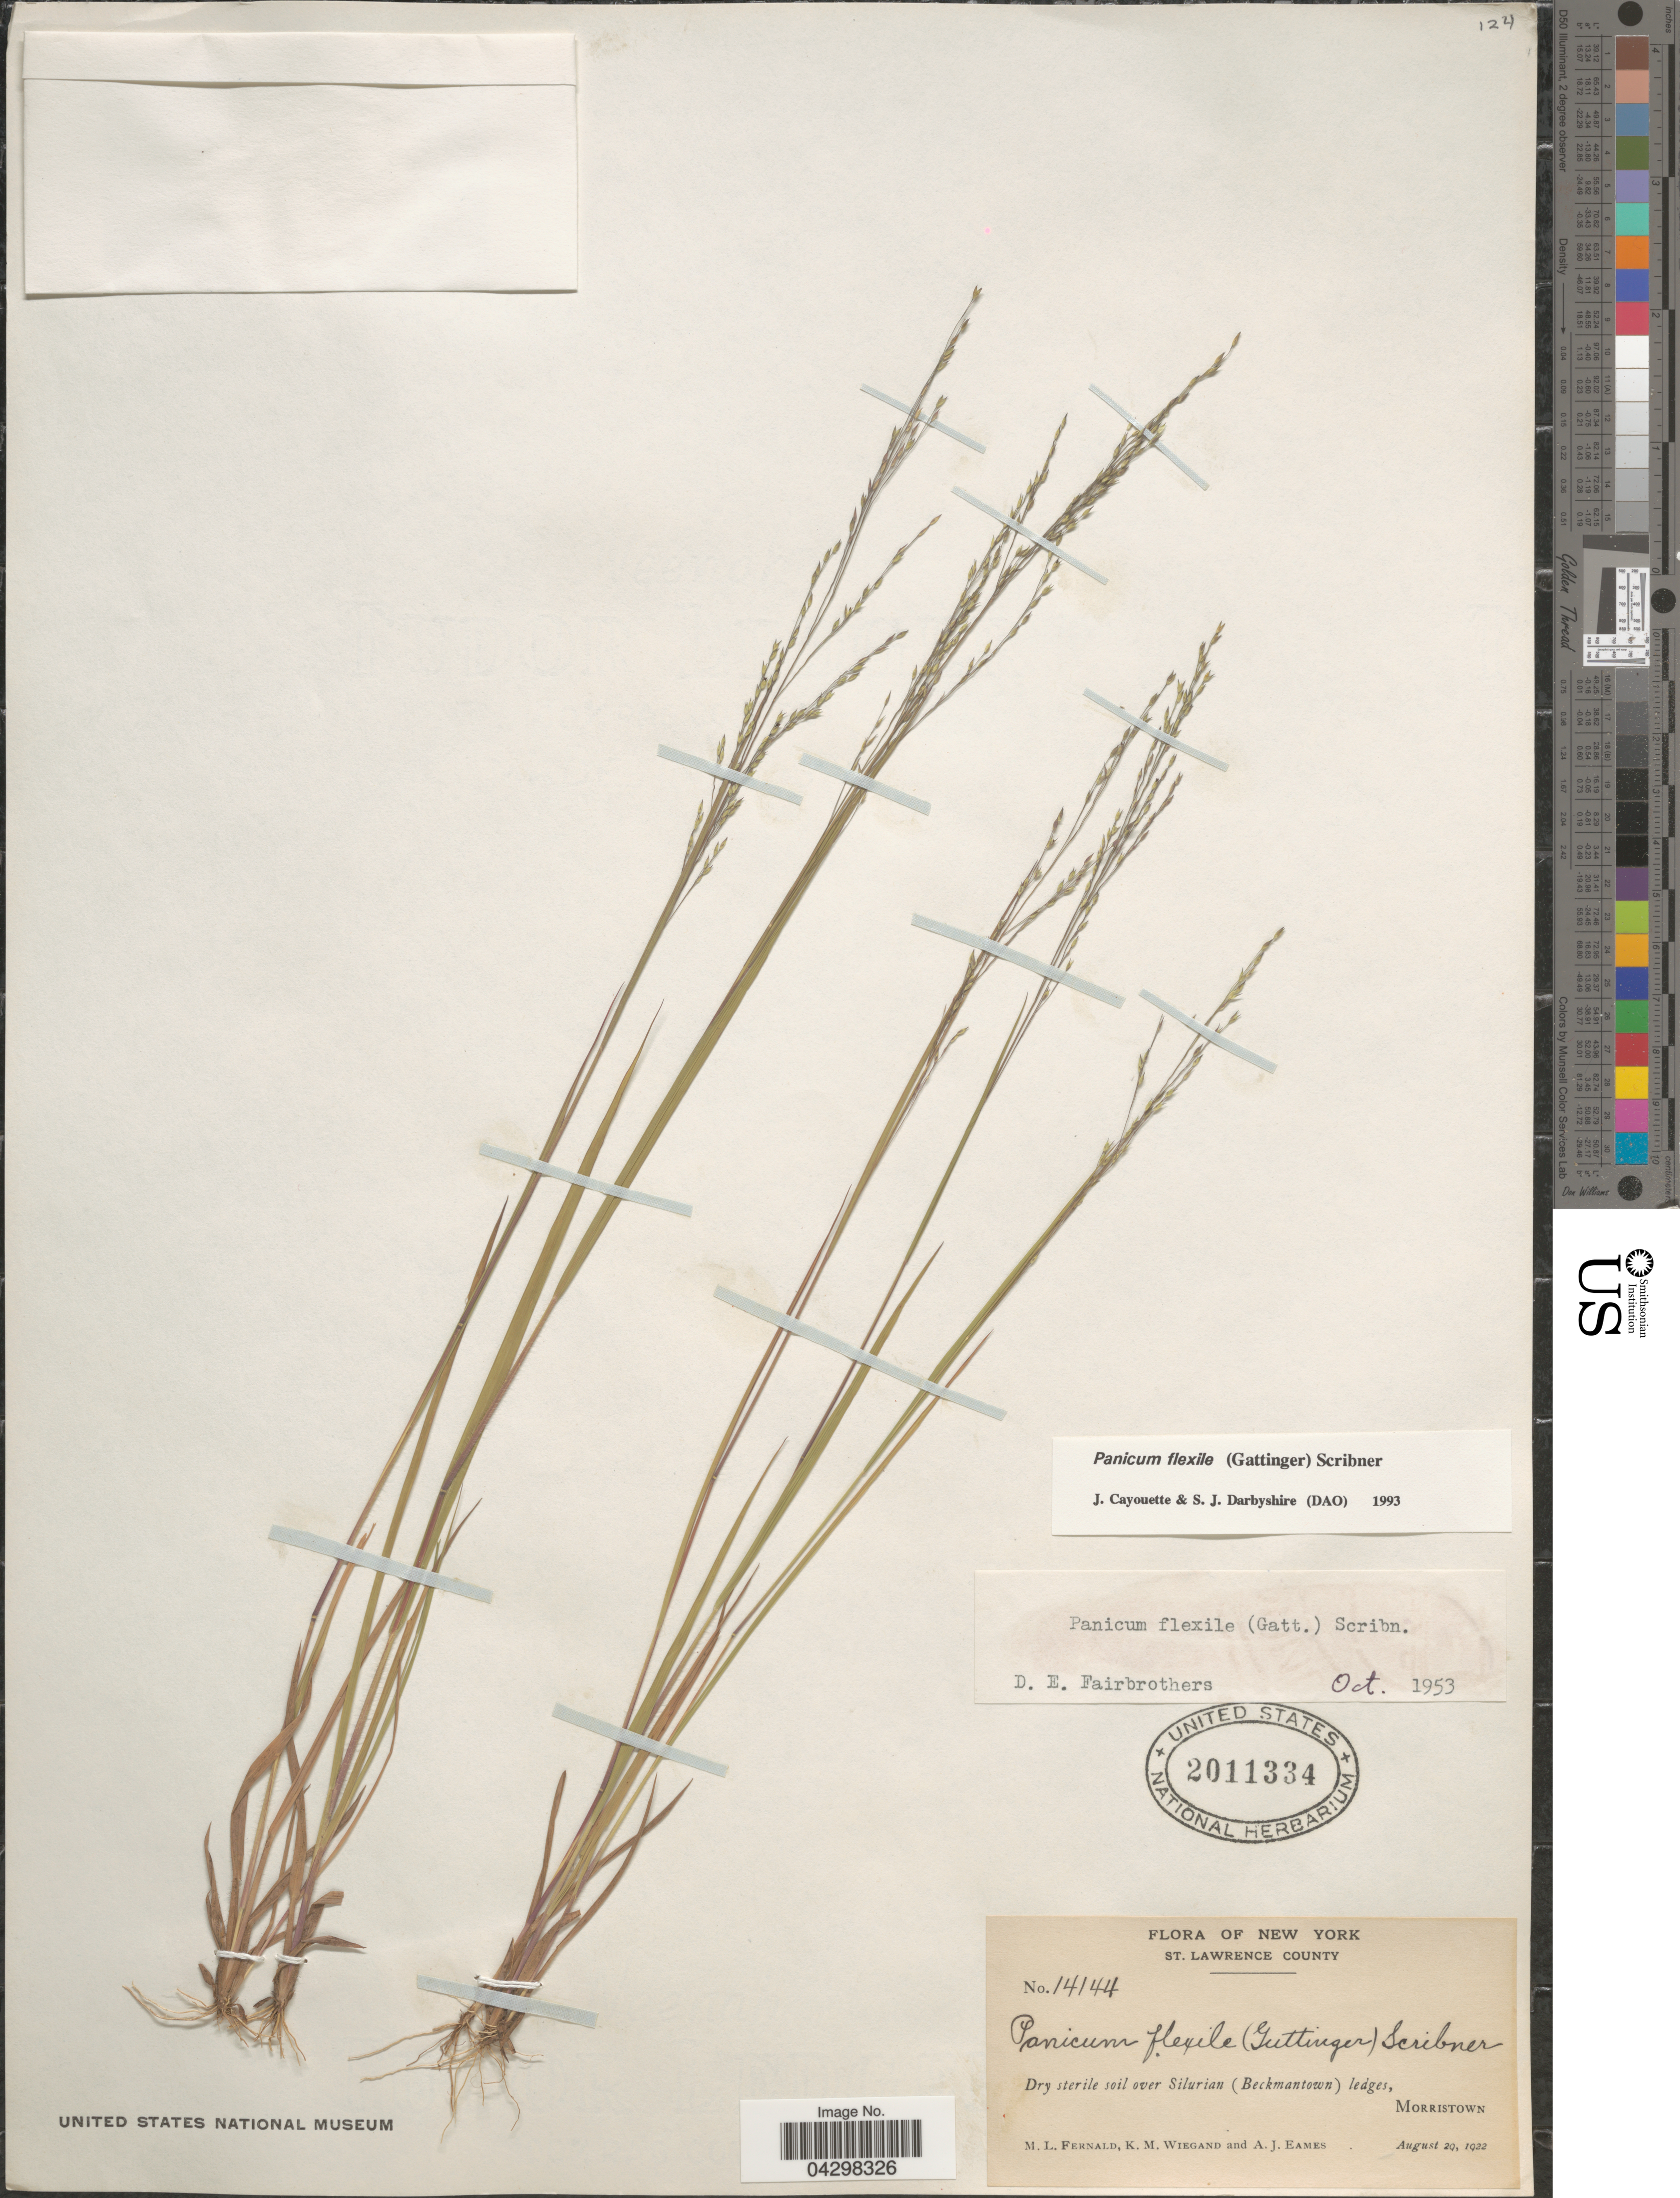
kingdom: Plantae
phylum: Tracheophyta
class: Liliopsida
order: Poales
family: Poaceae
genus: Panicum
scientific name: Panicum flexile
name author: (Gatt.) Scribn.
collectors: M. L. Fernald, K. M. Wiegand & A. J. Eames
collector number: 14144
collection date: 1922-08-29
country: United States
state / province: New York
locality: St. Lawrence County. Dry sterile soil over Silurian (Beckmantown) ledges, Morristown.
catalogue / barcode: US 2011334